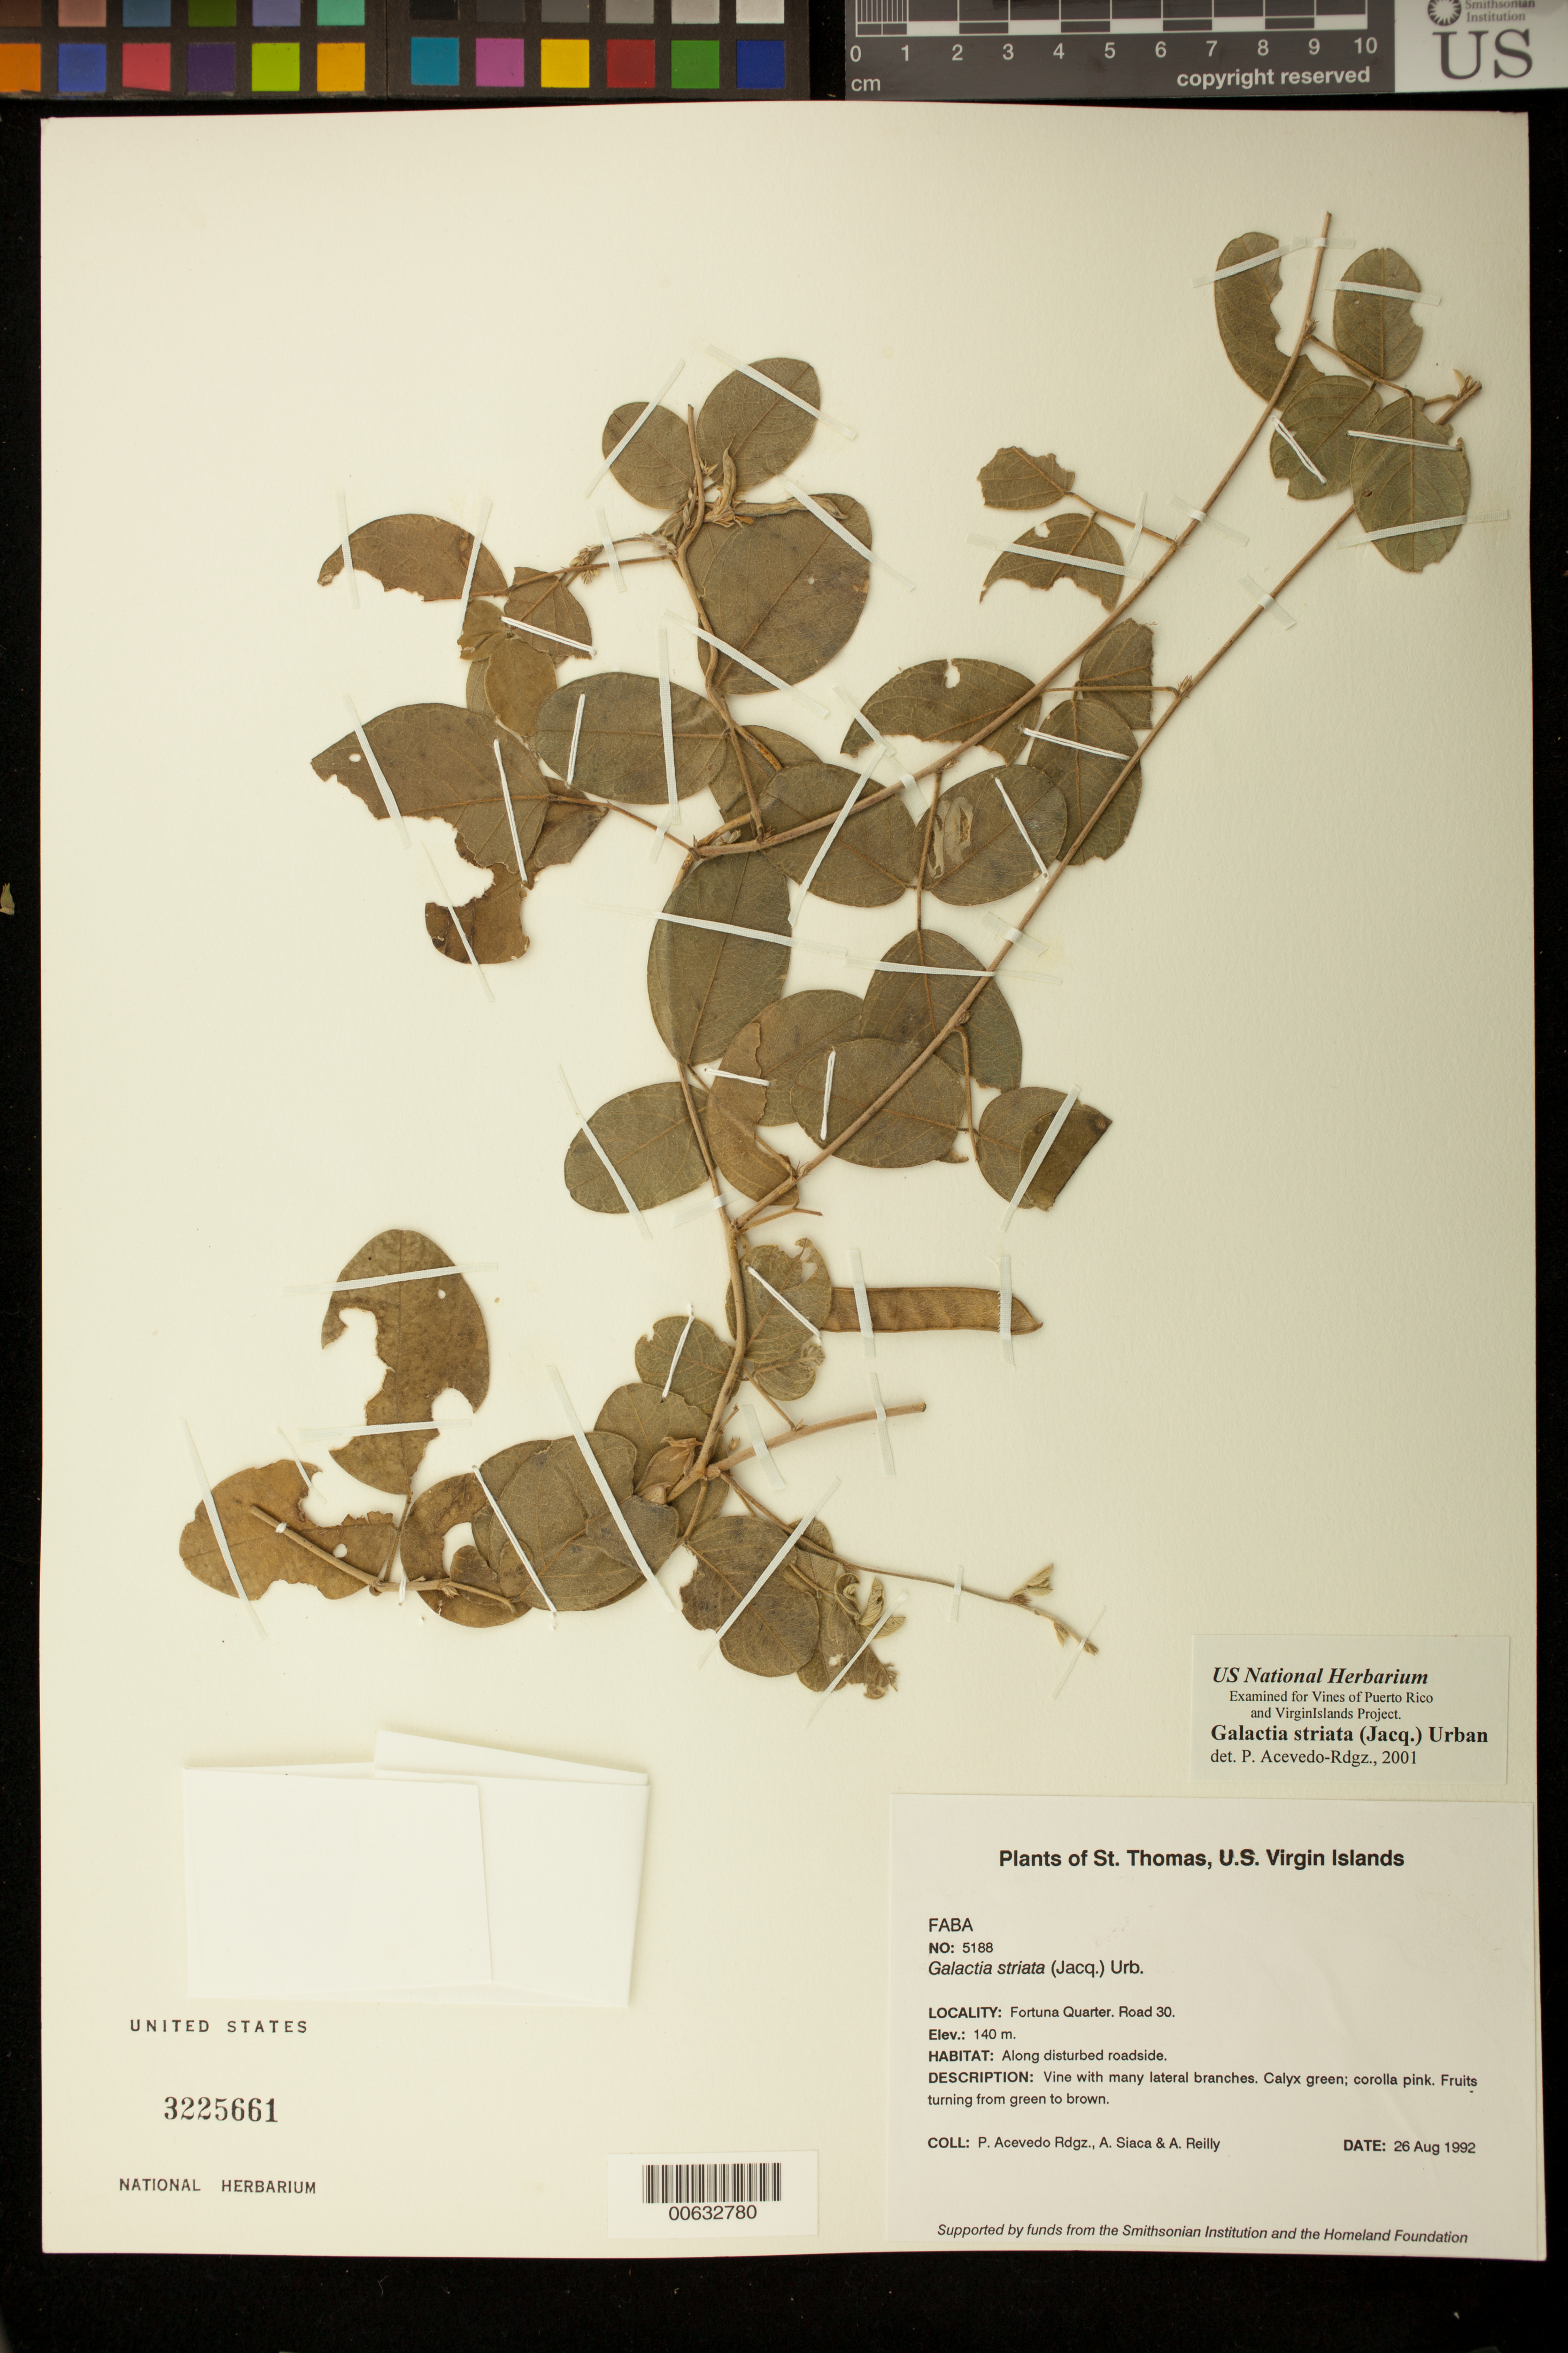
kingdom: Plantae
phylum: Tracheophyta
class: Magnoliopsida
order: Fabales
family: Fabaceae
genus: Galactia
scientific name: Galactia striata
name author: (Jacq.) Urb.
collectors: P. Acevedo-Rodr., A. Siaca & A. Reilly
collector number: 5188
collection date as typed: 26 Aug 1992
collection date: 1992-08-26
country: U.S. Virgin Islands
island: St. Thomas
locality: Fortuna Quarter. Road 30.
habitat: Along disturbed roadside.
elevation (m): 140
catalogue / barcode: US 3225661